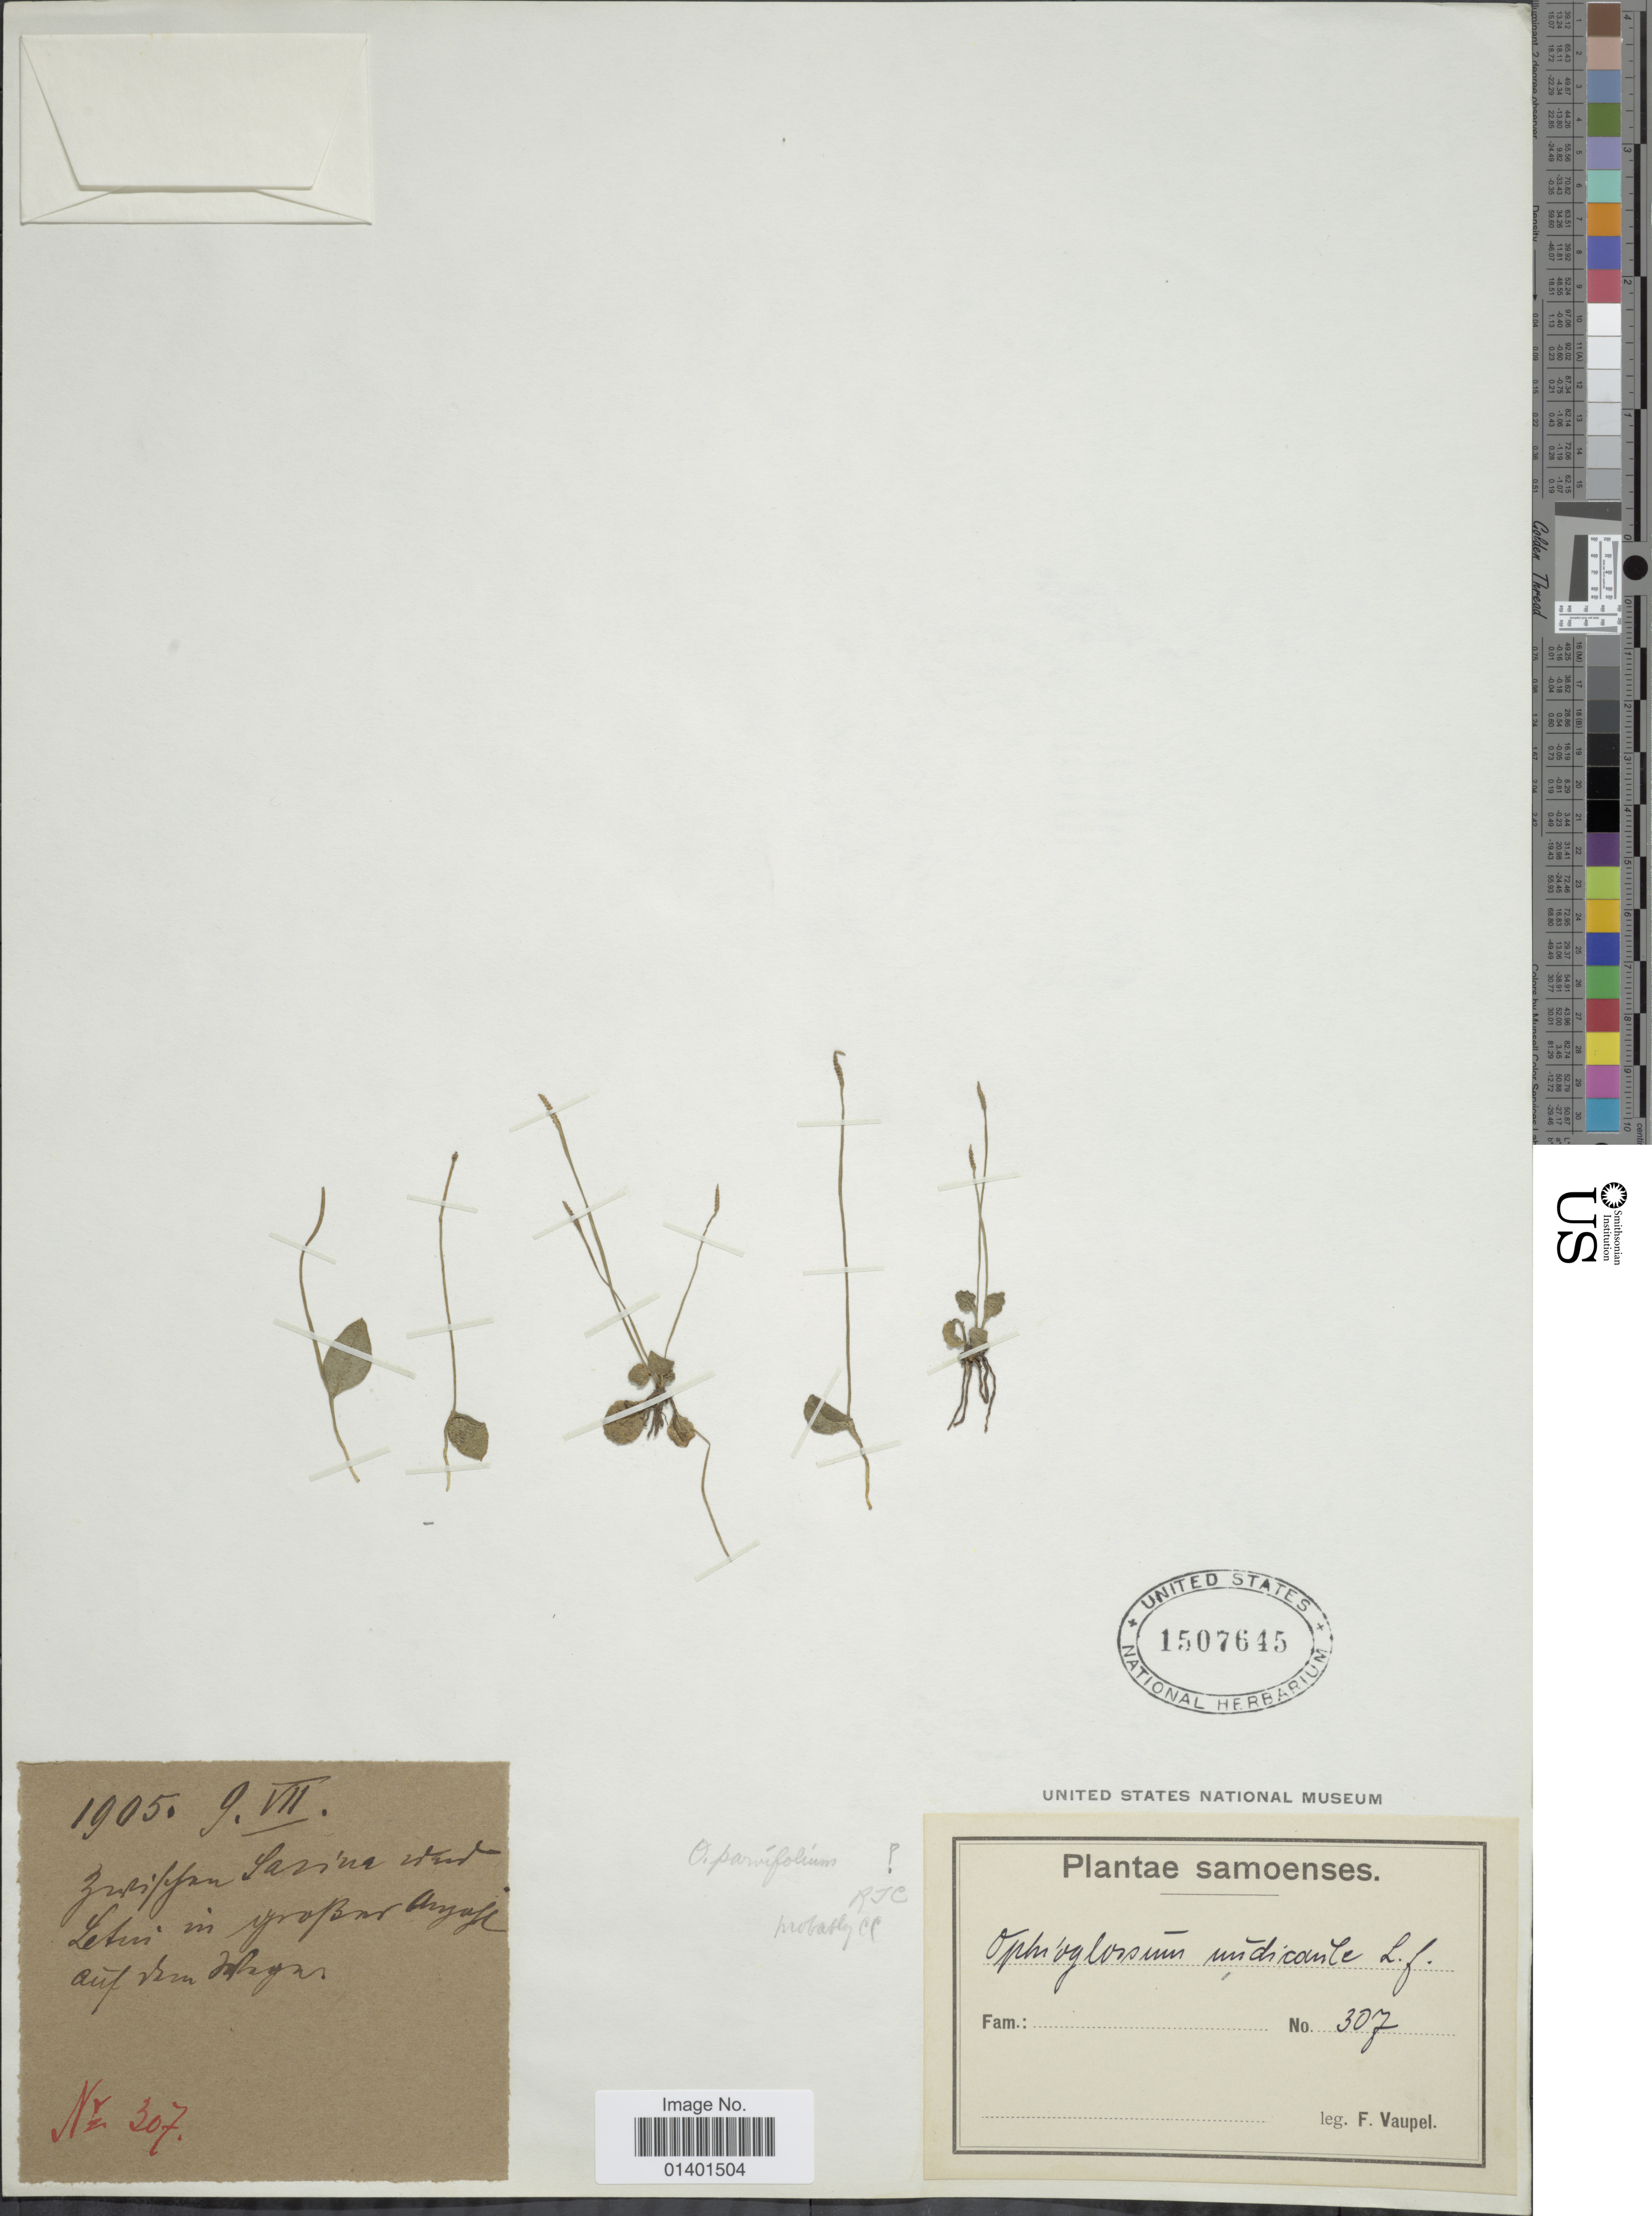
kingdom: Plantae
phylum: Tracheophyta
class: Polypodiopsida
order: Ophioglossales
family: Ophioglossaceae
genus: Ophioglossum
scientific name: Ophioglossum nudicaule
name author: L. f.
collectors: F. Vaupel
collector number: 307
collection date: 1905-07-09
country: Samoa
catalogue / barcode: US 1507645